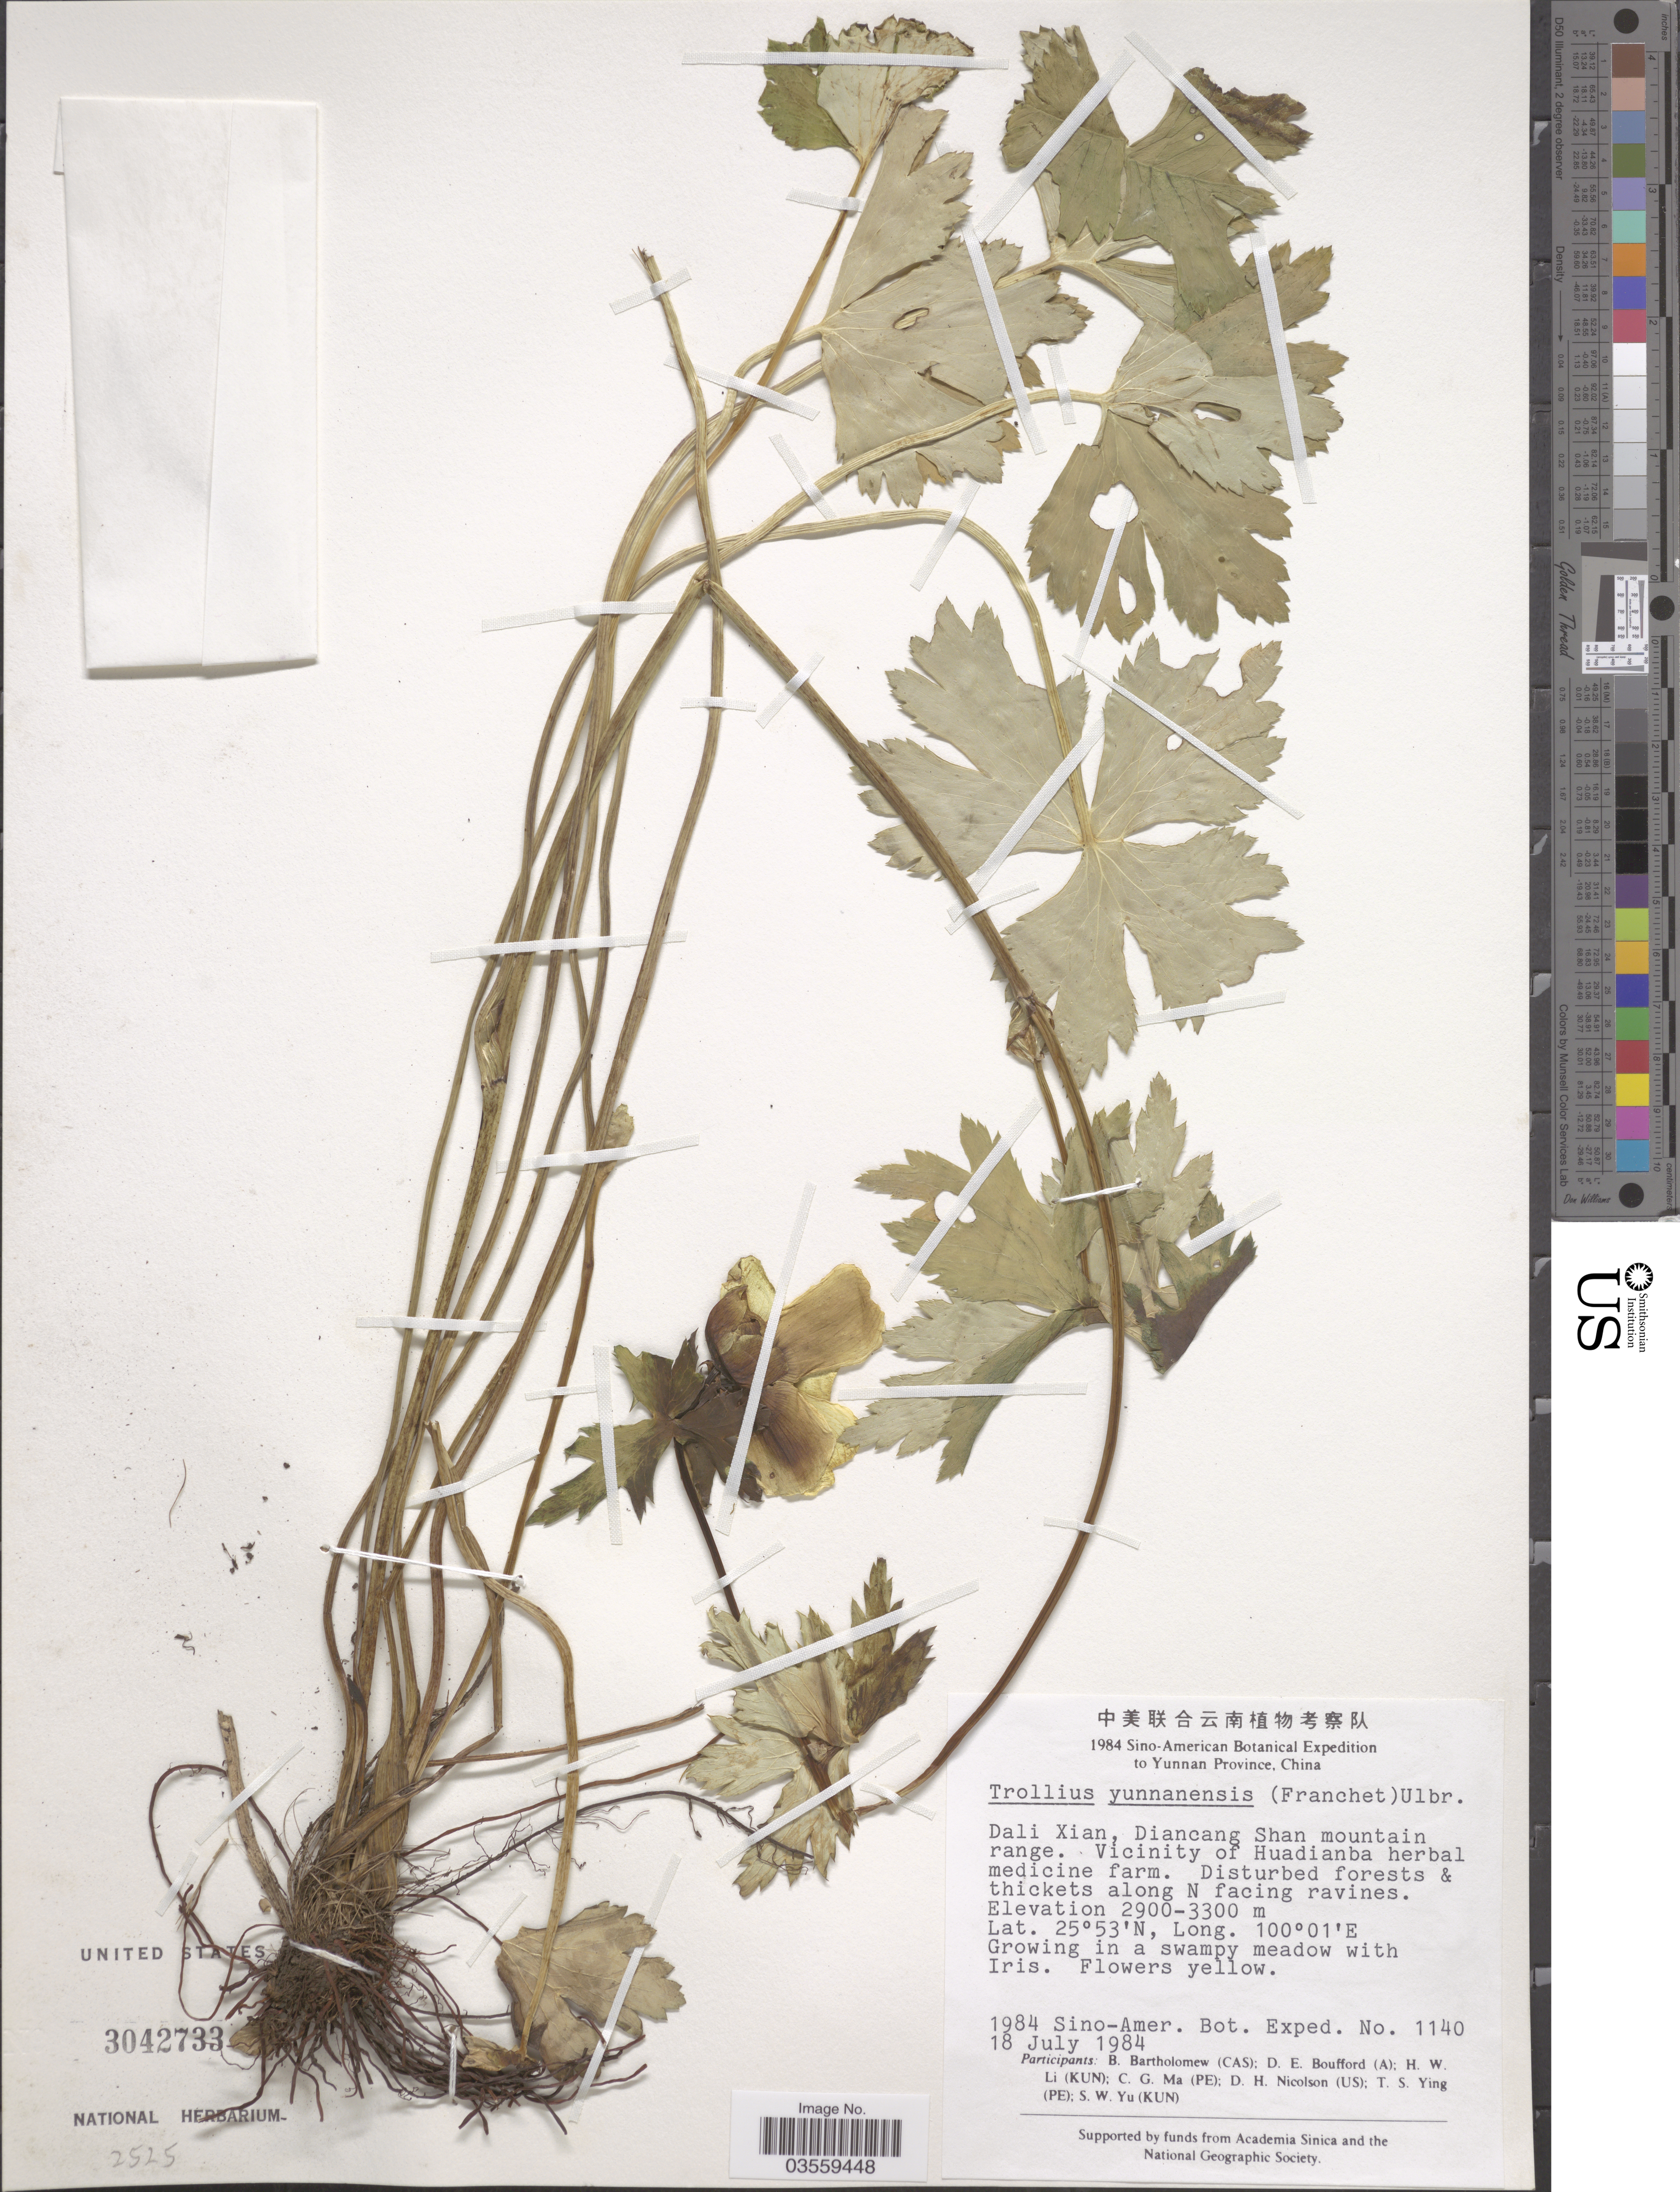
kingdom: Plantae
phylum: Tracheophyta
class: Magnoliopsida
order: Ranunculales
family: Ranunculaceae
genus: Trollius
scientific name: Trollius yunnanensis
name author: Ulbr.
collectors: Sino-Amer. Bot. Exped. 1984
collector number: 1140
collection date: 1984-07-18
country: China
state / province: Yunnan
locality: Dali Xian, Diancang Shan mountain range. Vicinity of Huadianba herbal medicine farm. Disturbed forests & thickets along N facing ravines.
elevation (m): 2900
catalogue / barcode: US 3042733